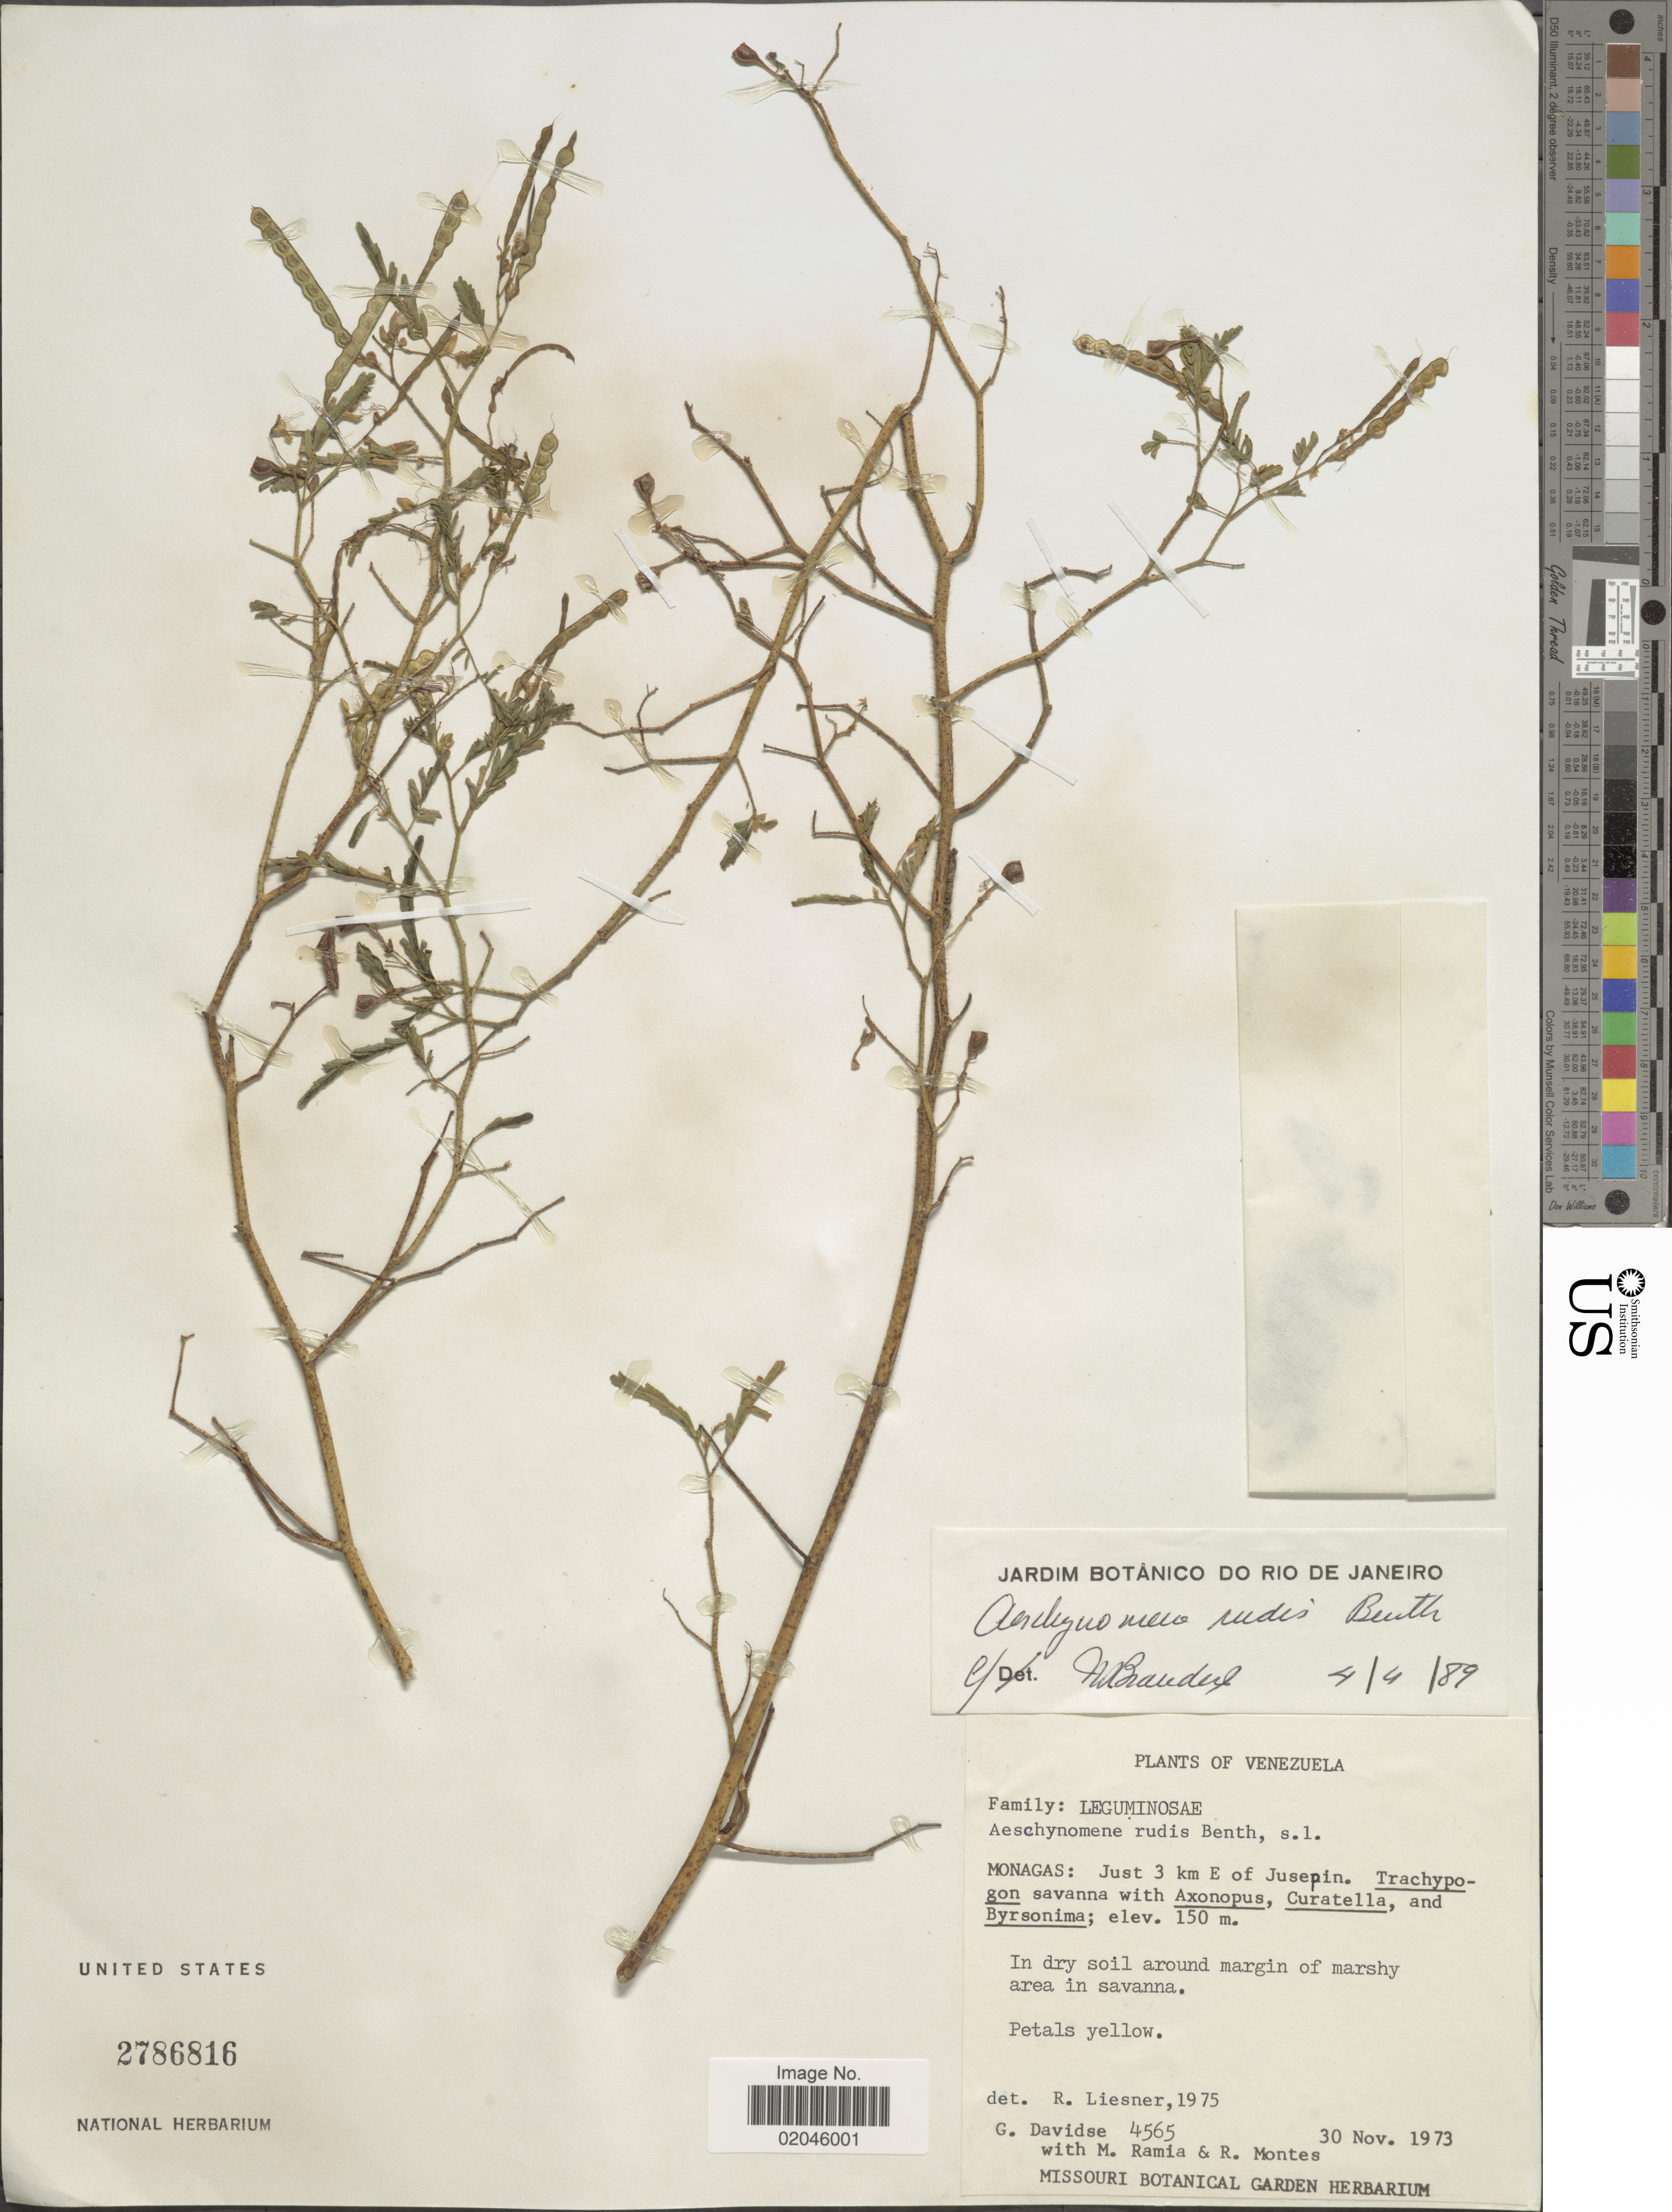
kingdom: Plantae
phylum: Tracheophyta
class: Magnoliopsida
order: Fabales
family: Fabaceae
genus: Aeschynomene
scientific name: Aeschynomene rudis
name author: Benth.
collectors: G. Davidse, M. Ramia & R. Montes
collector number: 4565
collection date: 1973-11-30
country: Venezuela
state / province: Monagas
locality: Just 3 km E of Juespin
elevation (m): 150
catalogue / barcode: US 2786816